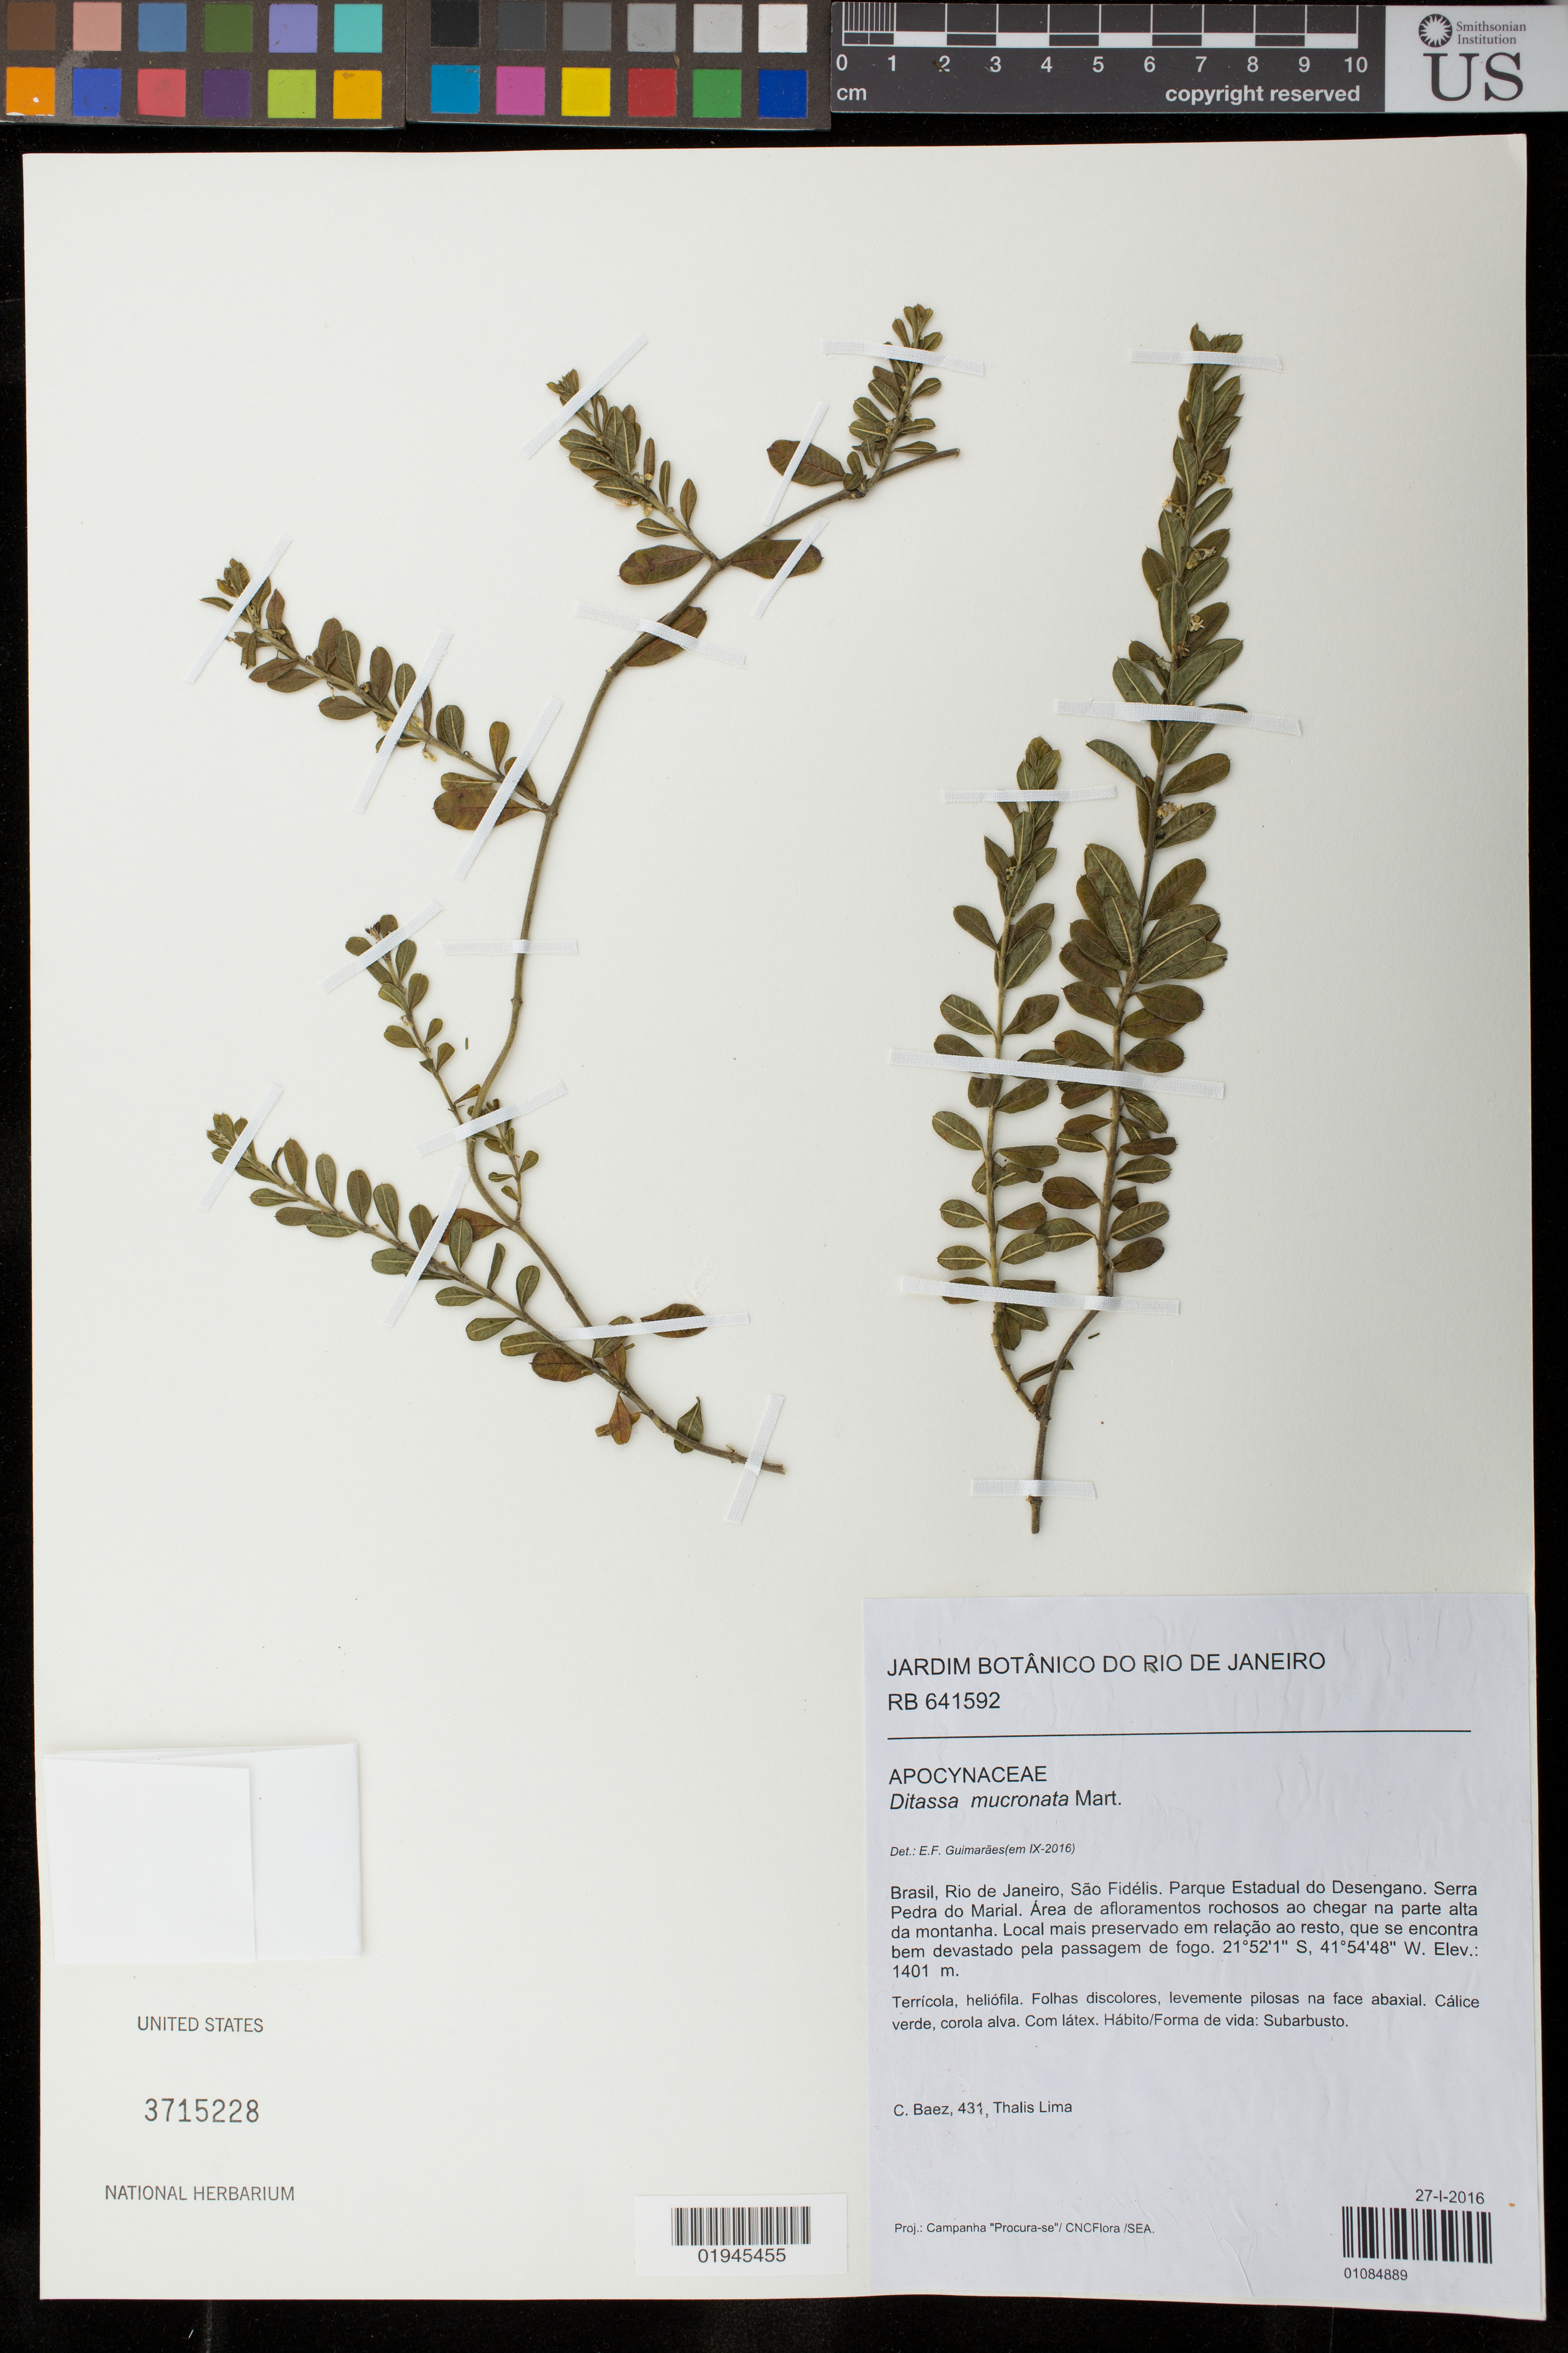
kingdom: Plantae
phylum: Tracheophyta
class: Magnoliopsida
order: Gentianales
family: Apocynaceae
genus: Ditassa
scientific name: Ditassa mucronata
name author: Mart.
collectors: C. Baez & T. Lima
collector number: RB 641592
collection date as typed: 27 I 2016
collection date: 2016-01-27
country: Brazil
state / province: Rio de Janeiro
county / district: São Fidélis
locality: Parque Estadual do Desengano. Serra Pedra do Marial.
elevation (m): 1401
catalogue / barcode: US 3715228